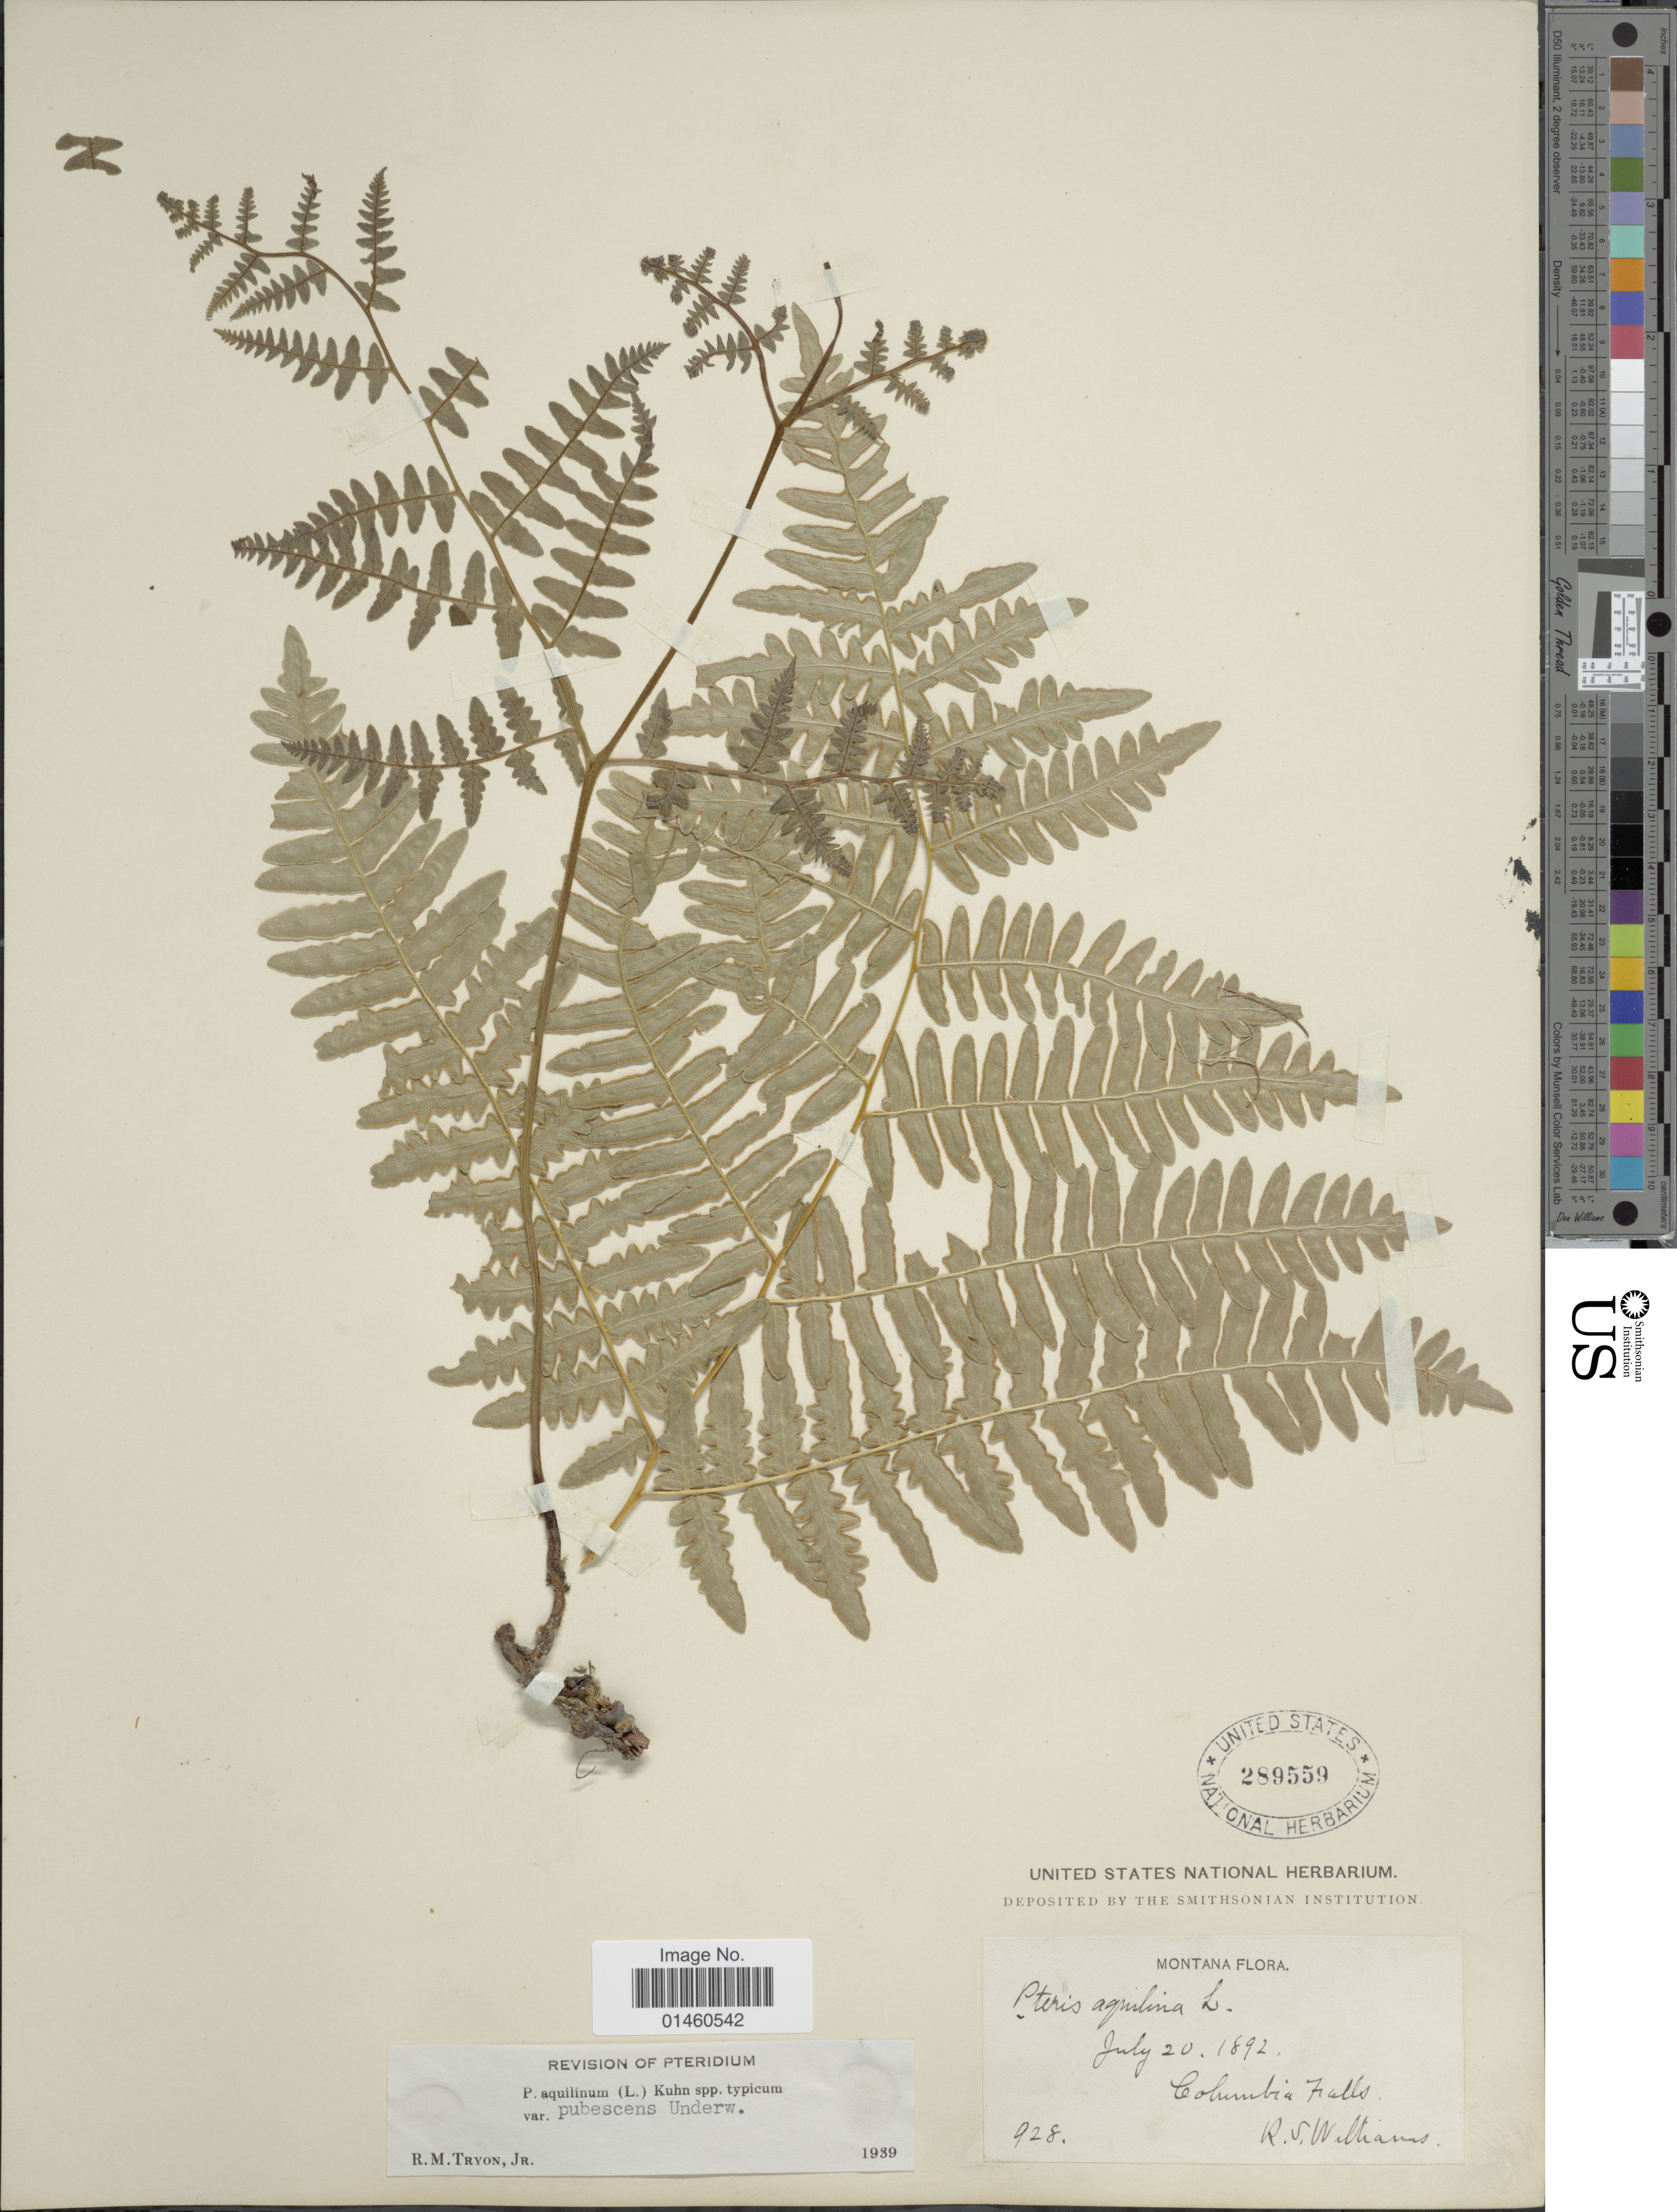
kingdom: Plantae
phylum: Tracheophyta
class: Polypodiopsida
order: Polypodiales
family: Dennstaedtiaceae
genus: Pteridium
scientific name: Pteridium pubescens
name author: (Underw.) Christenh.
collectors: R. S. Williams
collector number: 928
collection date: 1892-07-20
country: United States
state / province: Montana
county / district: Flathead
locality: Columbia Falls.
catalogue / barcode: US 289559